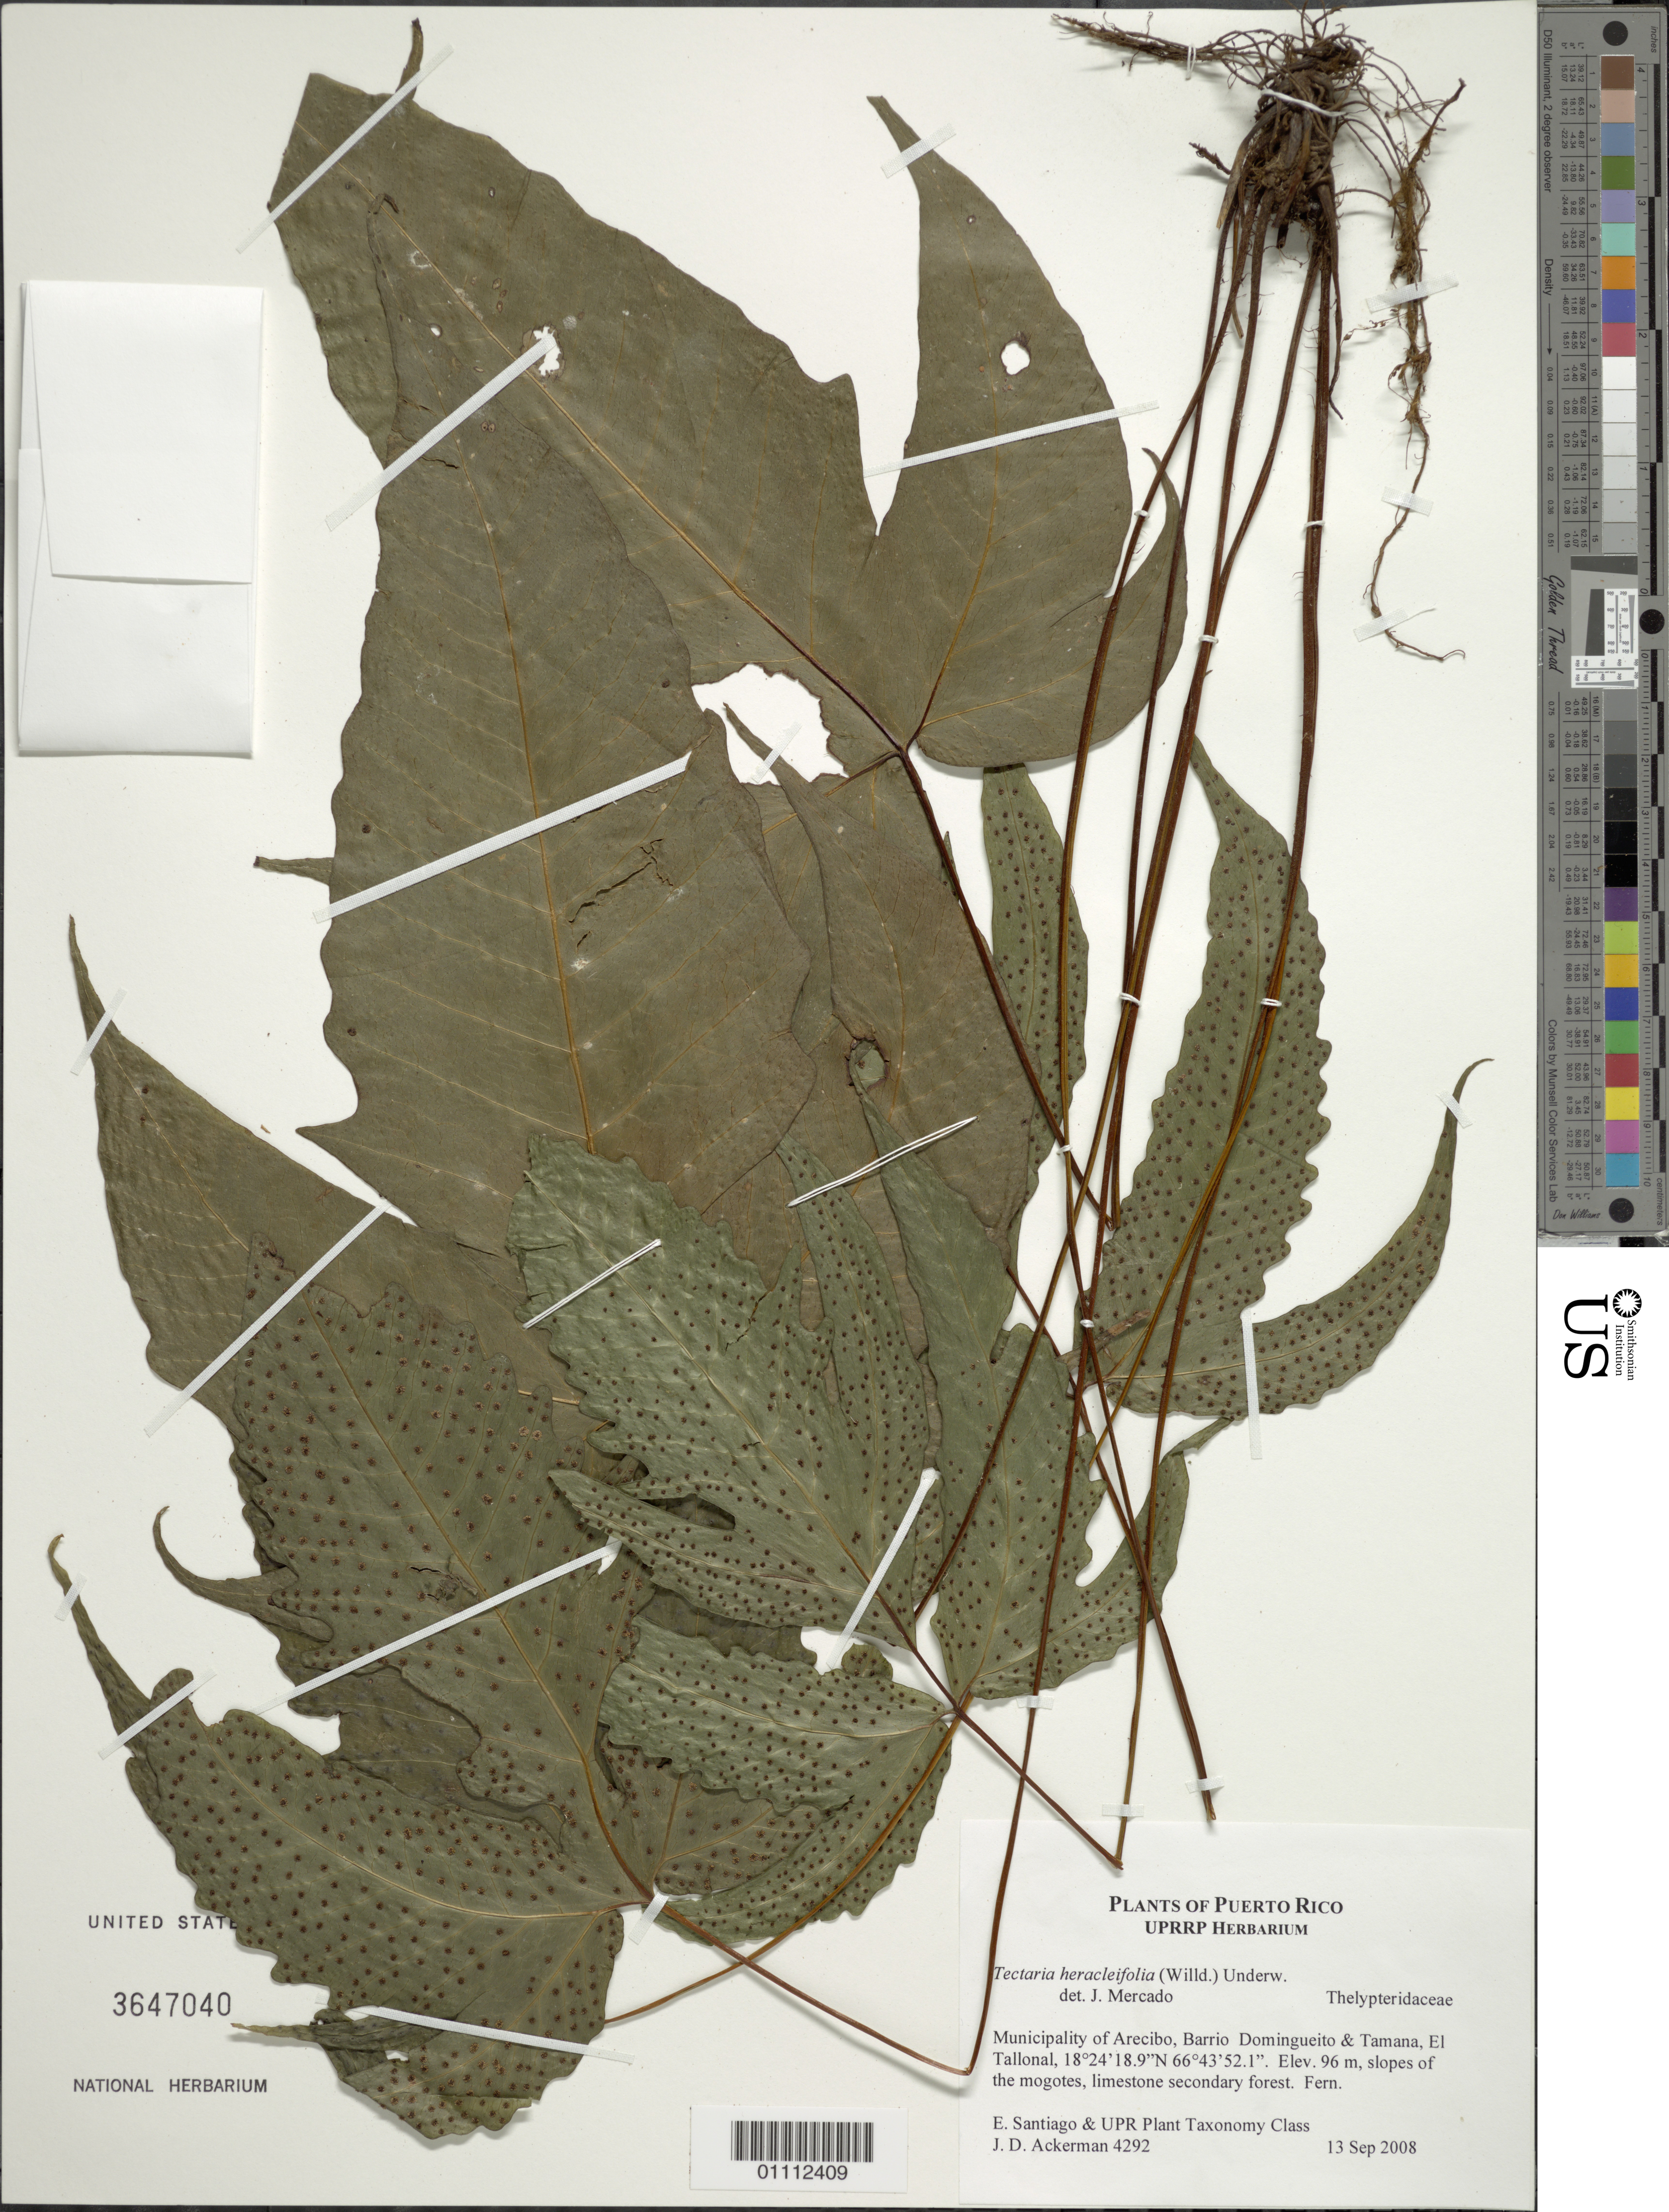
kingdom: Plantae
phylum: Tracheophyta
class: Polypodiopsida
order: Polypodiales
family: Tectariaceae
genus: Tectaria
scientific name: Tectaria heracleifolia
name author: (Willd.) Underw.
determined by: Mercado, J.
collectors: J. D. Ackerman, E. Santiago & UPR Plant Taxonomy Course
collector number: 4292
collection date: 2008-09-13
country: Puerto Rico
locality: Mun. Arecibo, Barrios Domingueito and Tamana, El Tallonal.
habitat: Slopes of the mogotes, limeston secondary forest.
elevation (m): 96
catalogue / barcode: US 3647040